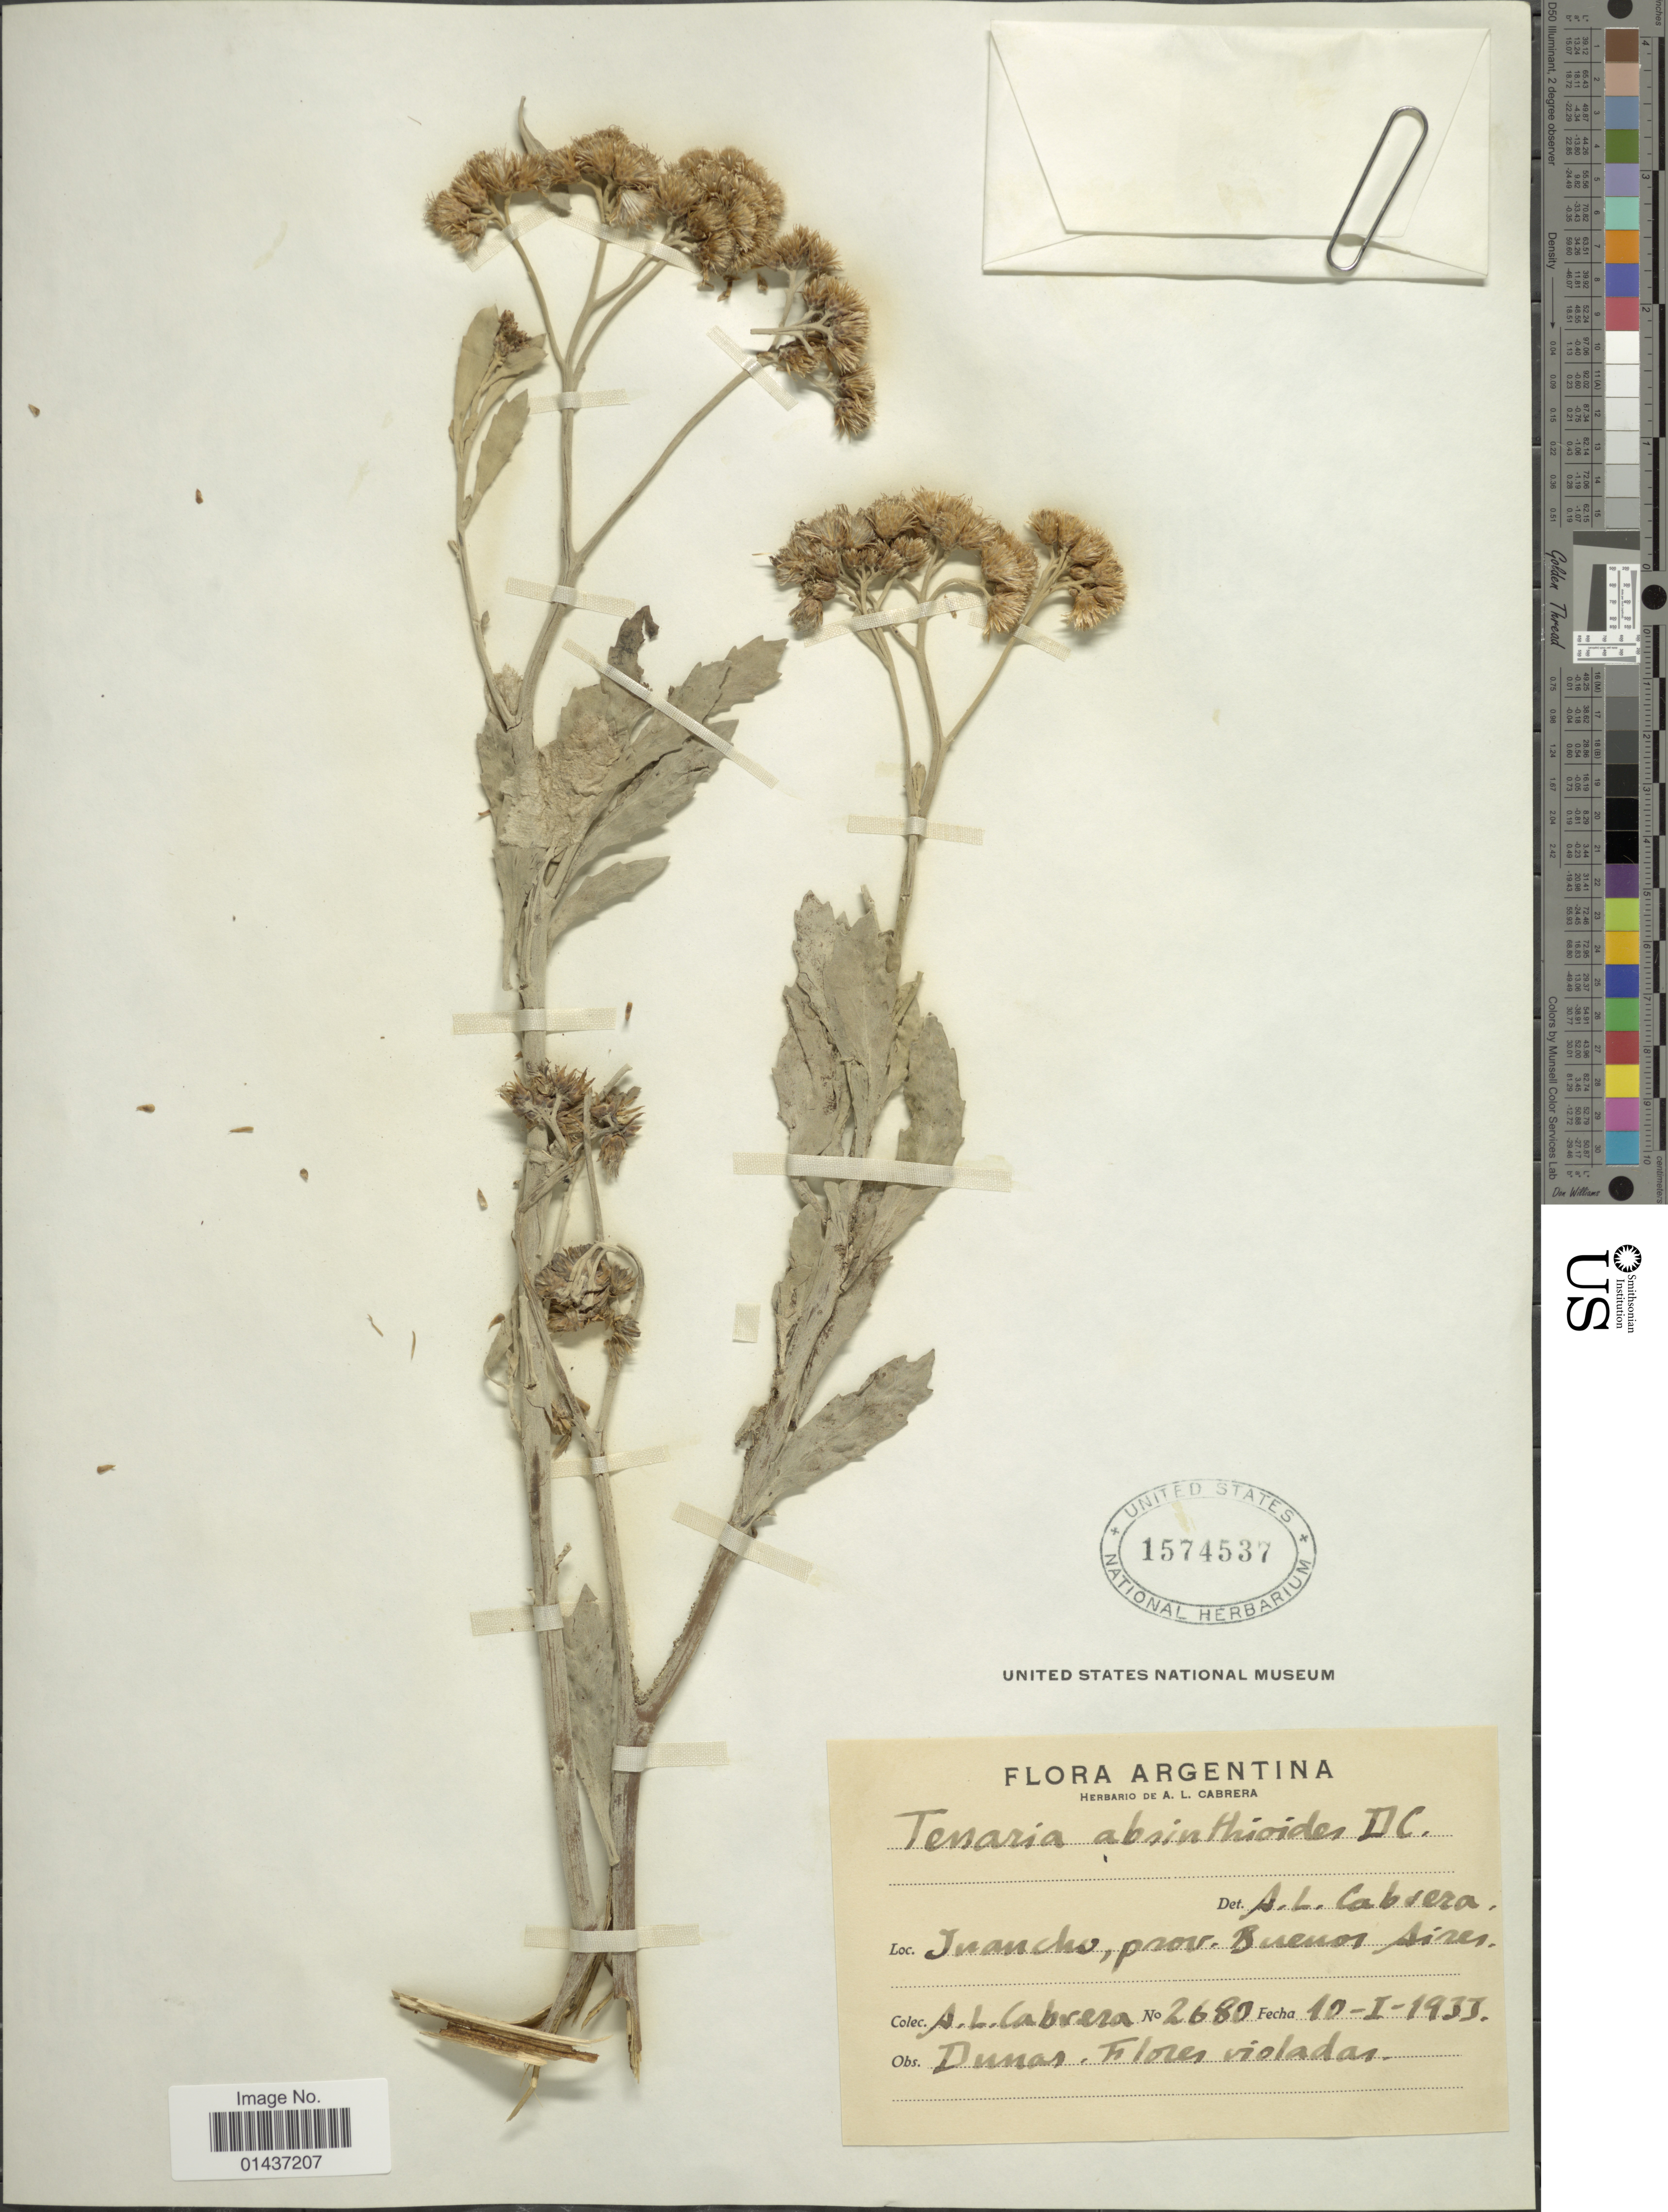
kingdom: Plantae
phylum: Tracheophyta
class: Magnoliopsida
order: Asterales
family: Asteraceae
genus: Tessaria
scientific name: Tessaria absinthioides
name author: (Hook. & Arn.) DC.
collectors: A. L. Cabrera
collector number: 2680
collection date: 1933-01-10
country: Argentina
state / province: Buenos Aires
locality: Juancho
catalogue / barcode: US 1574537